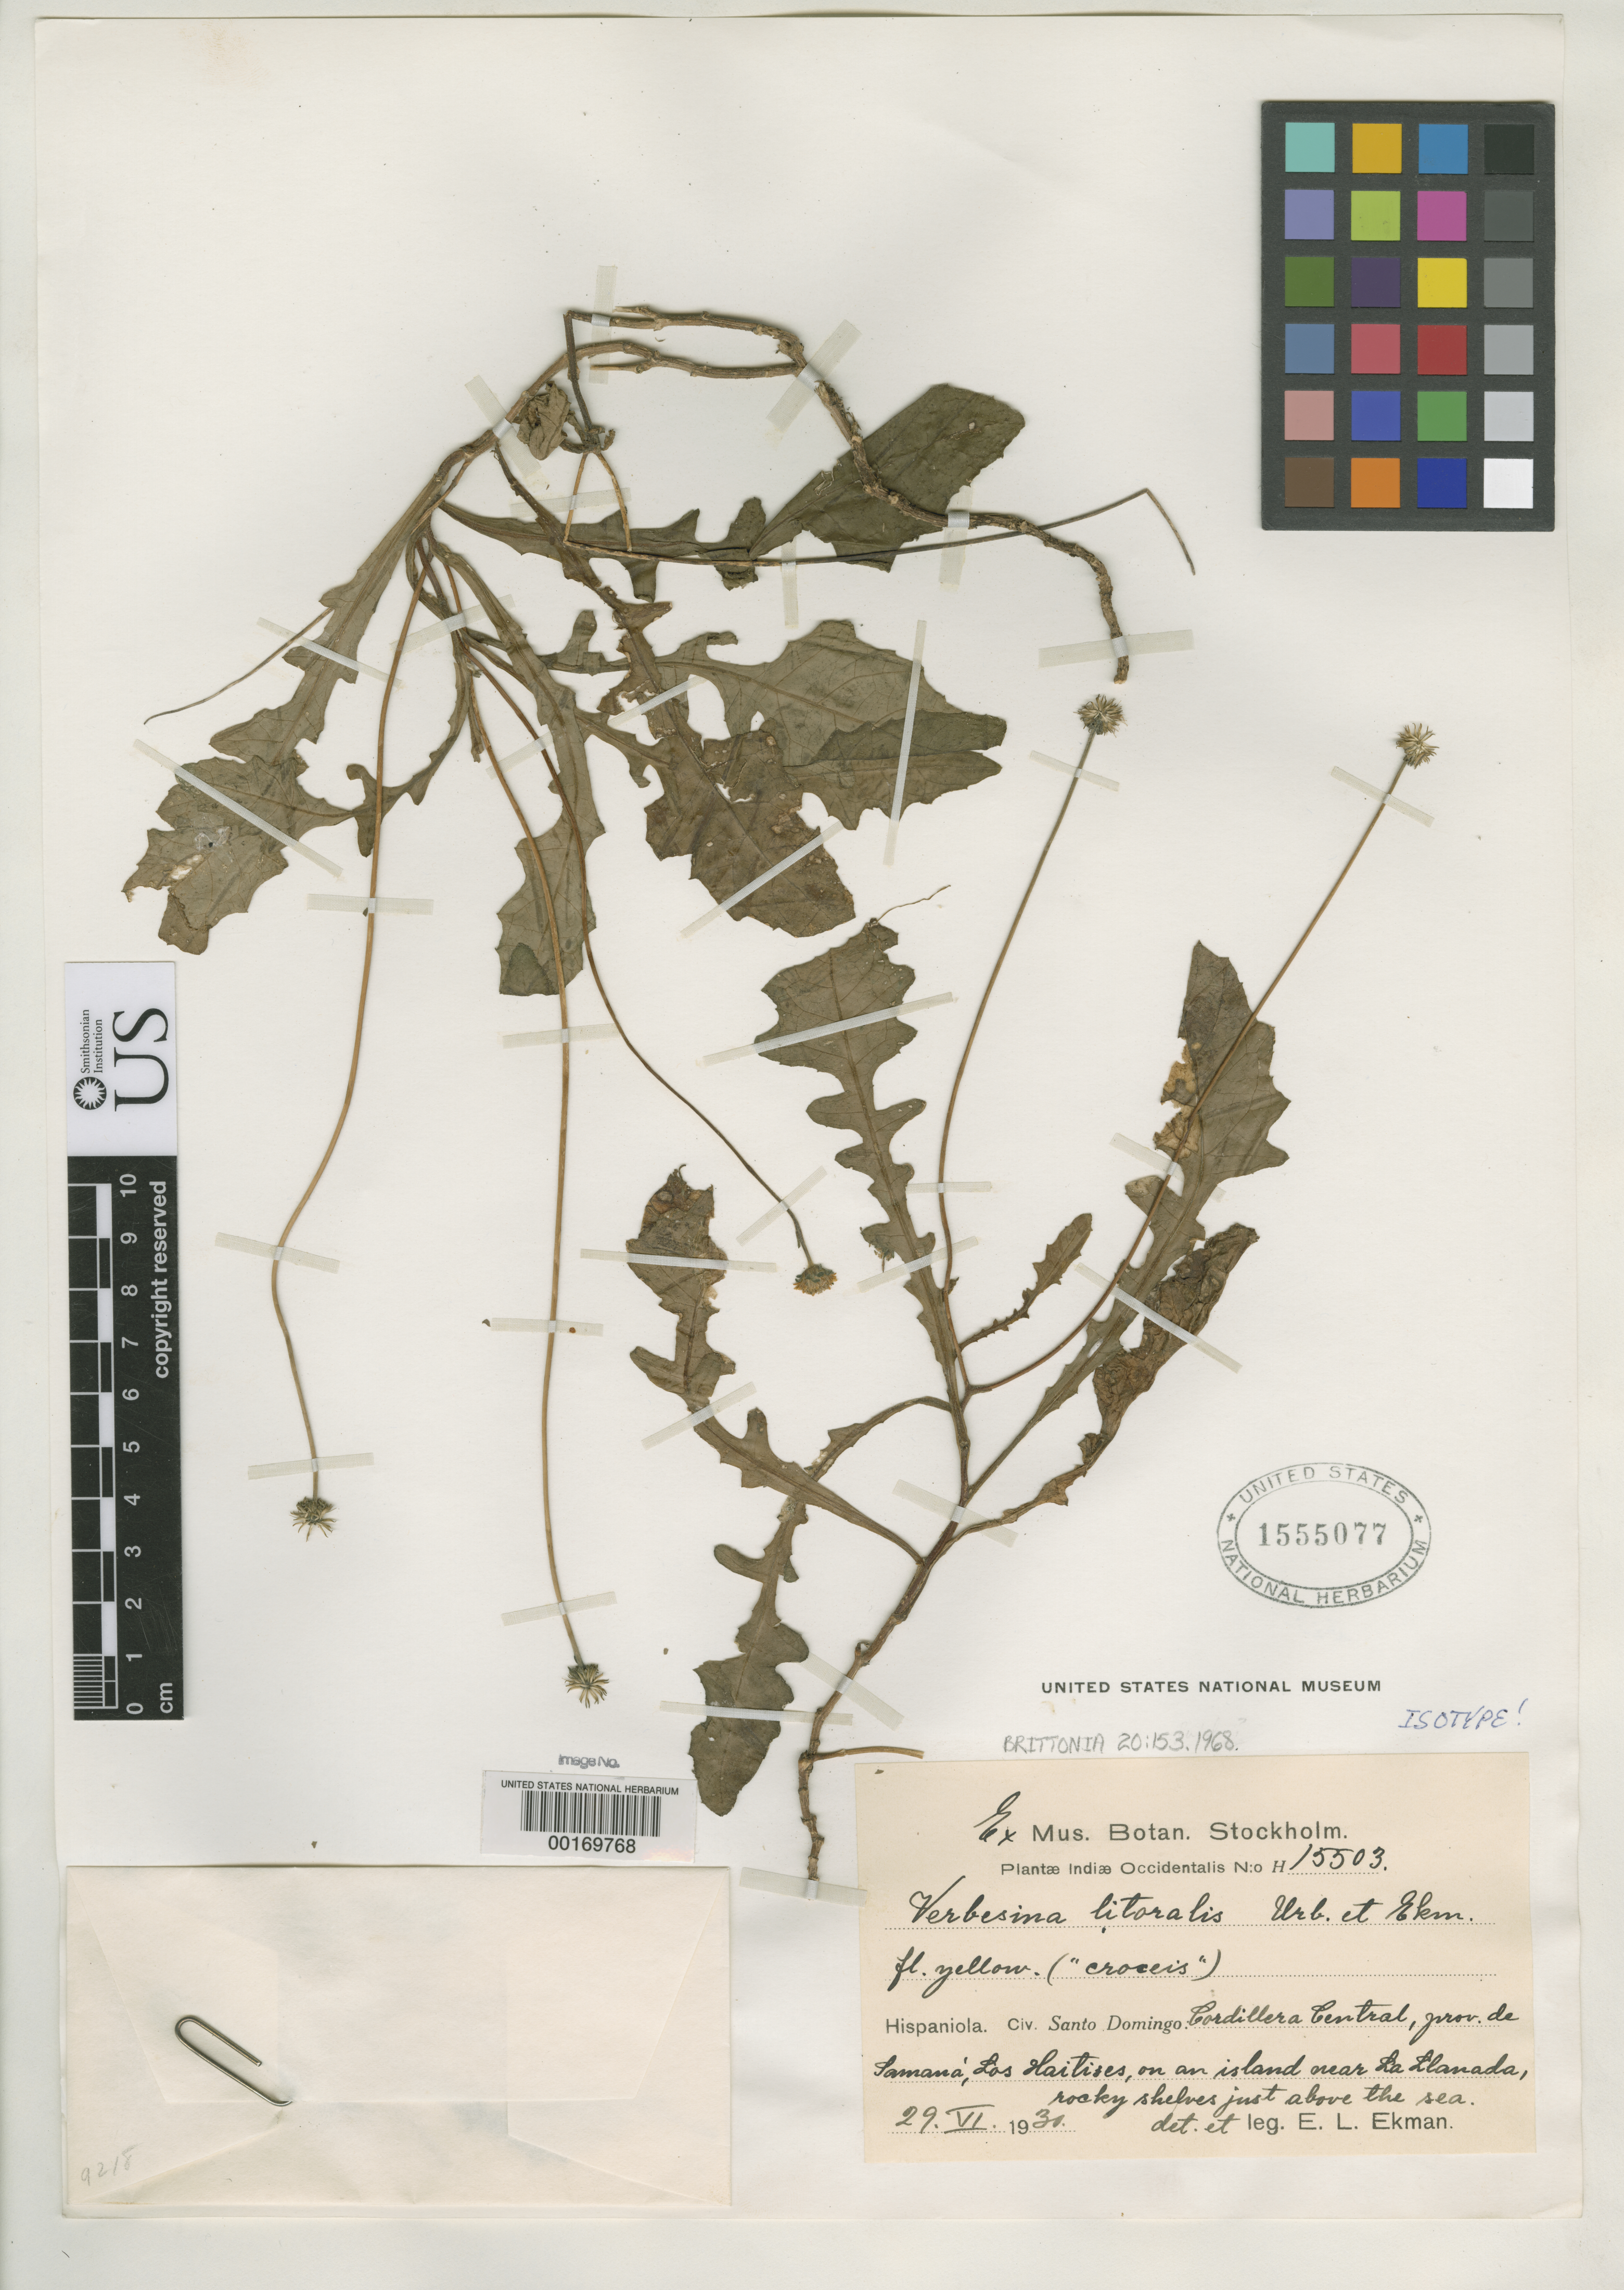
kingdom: Plantae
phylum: Tracheophyta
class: Magnoliopsida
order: Asterales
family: Asteraceae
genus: Verbesina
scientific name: Verbesina litoralis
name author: Urb. & Ekman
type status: Isotype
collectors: E. L. Ekman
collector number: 15503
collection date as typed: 29 Jun 1930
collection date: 1930-06-29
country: Dominican Republic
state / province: Samaná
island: Greater Antilles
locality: Cordillera Central, Los Haitises, Island near La Llanada, rocky shelves just above sea.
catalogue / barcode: US 1555077